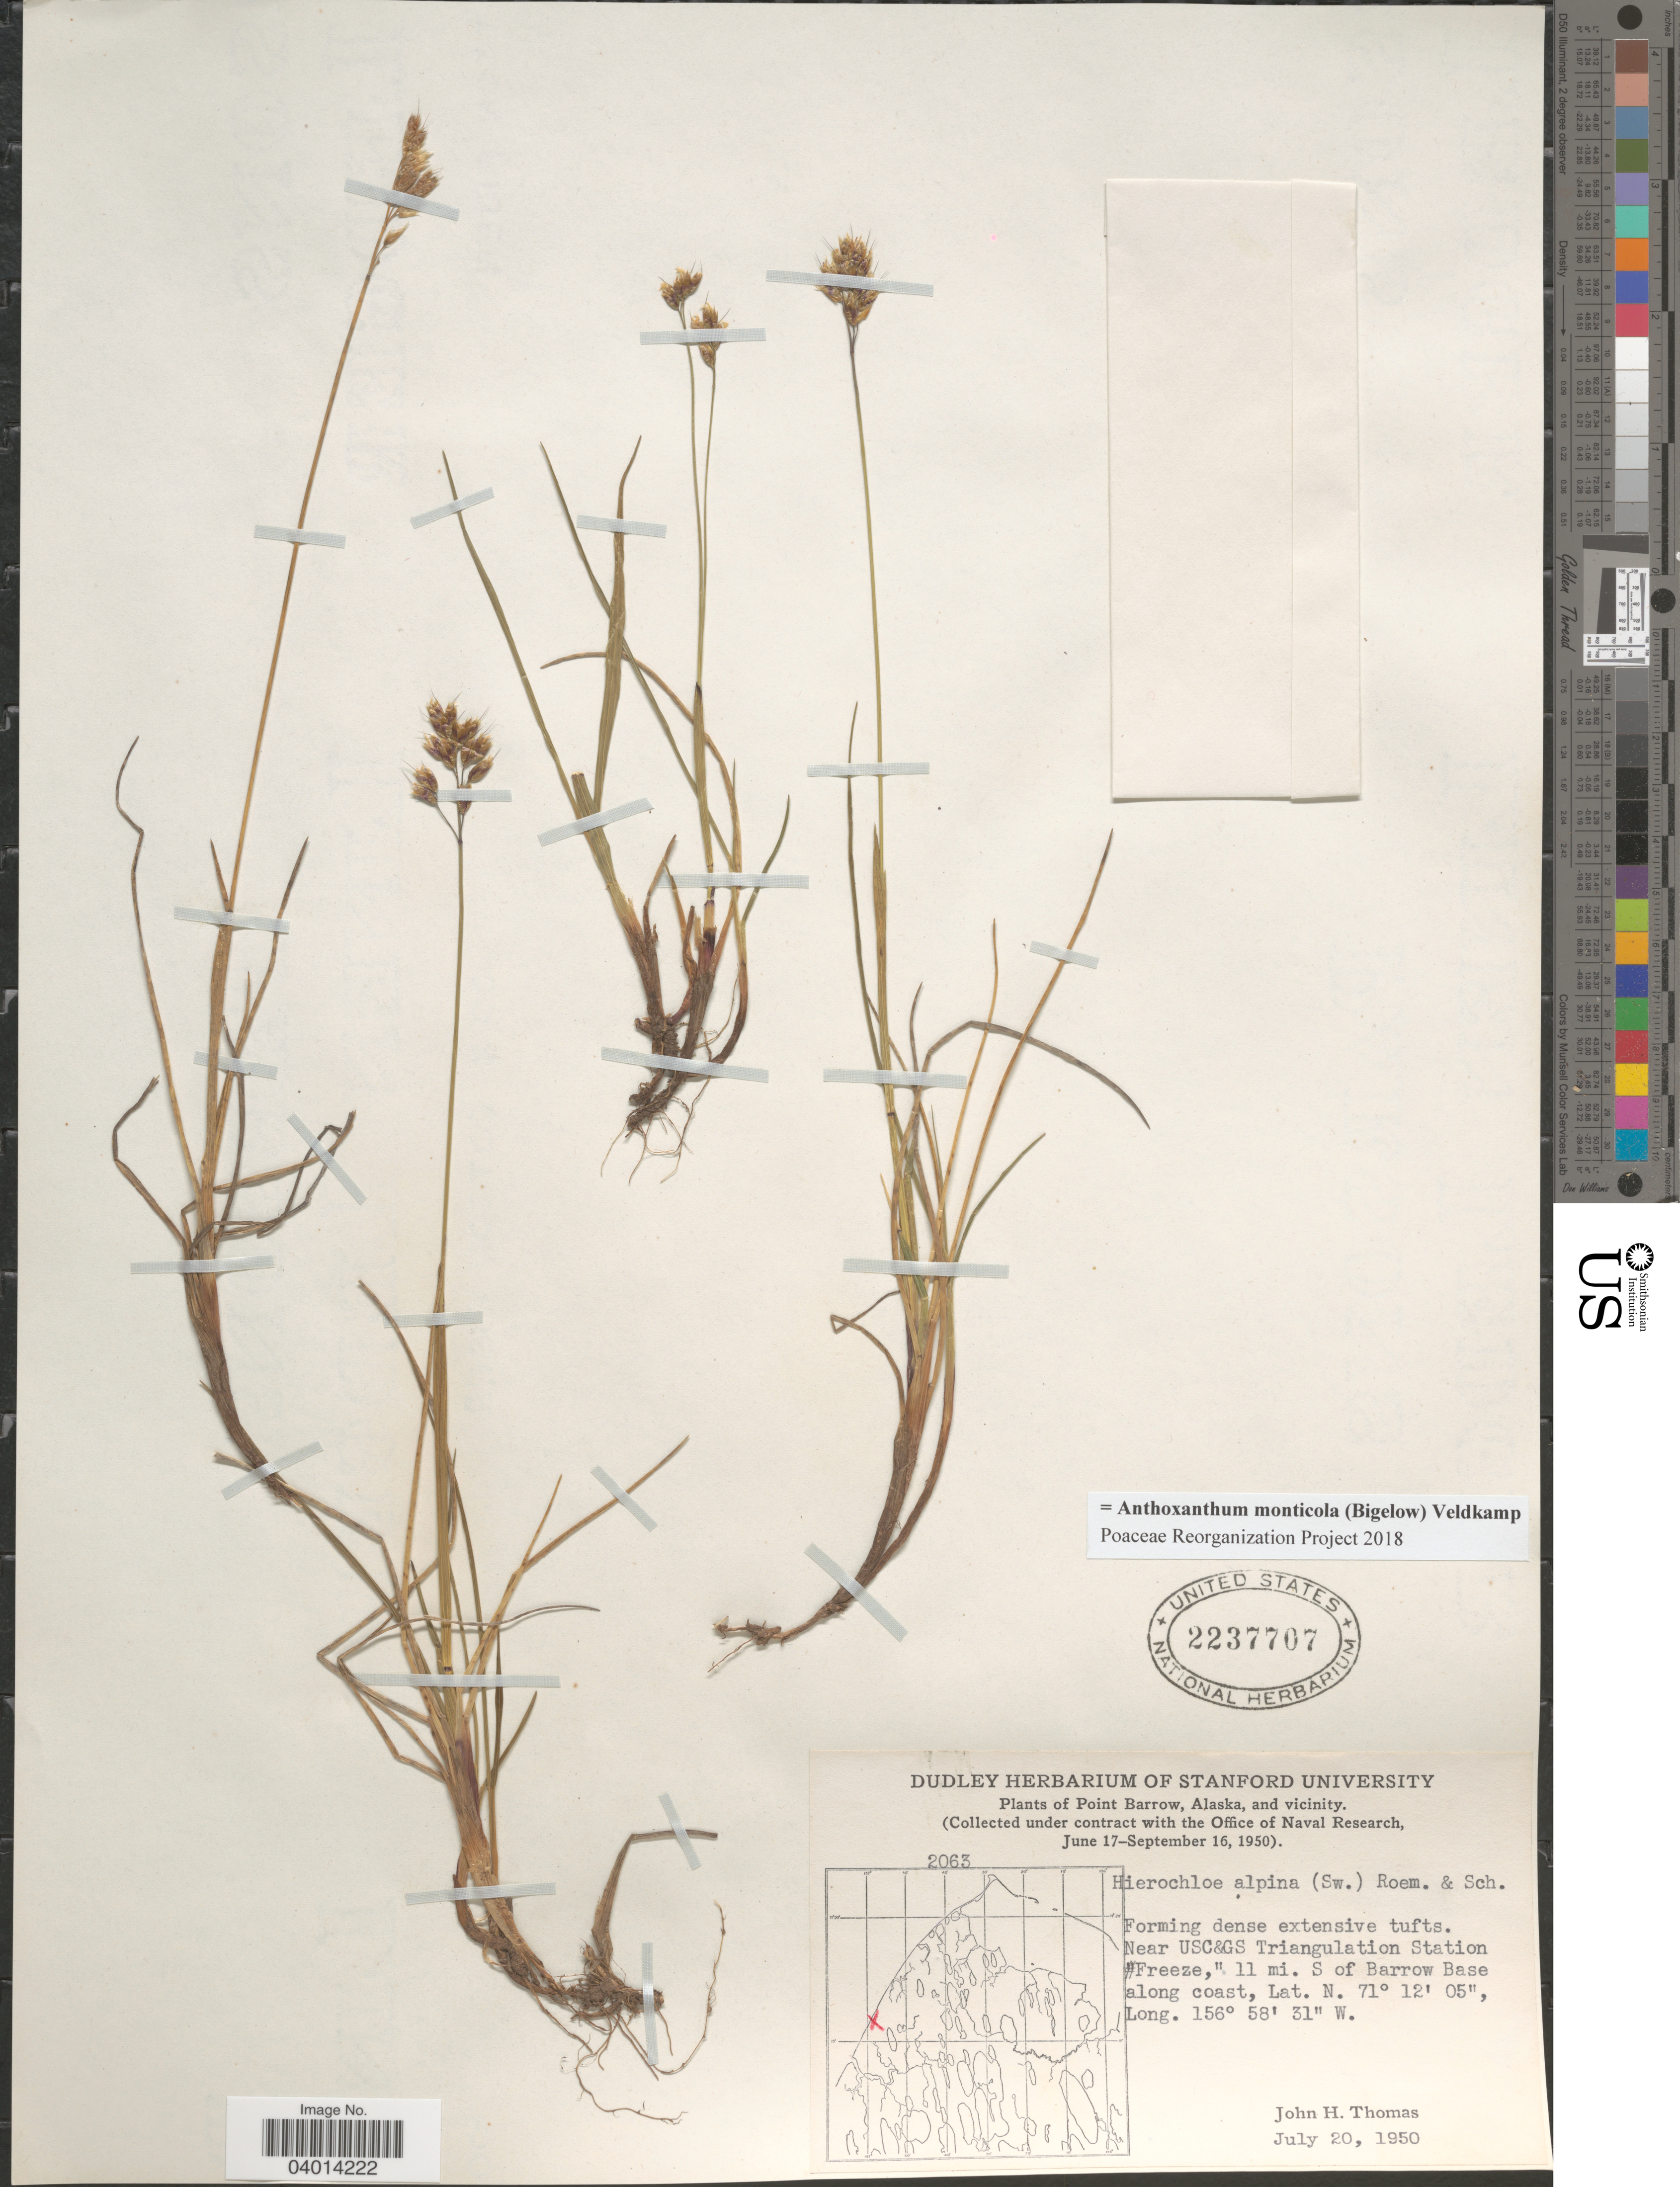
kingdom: Plantae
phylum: Tracheophyta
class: Liliopsida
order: Poales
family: Poaceae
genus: Anthoxanthum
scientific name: Anthoxanthum monticola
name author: (Bigelow) Veldkamp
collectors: J. H. Thomas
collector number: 2063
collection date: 1950-07-20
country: United States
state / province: Alaska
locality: Point Barrow, Alaska, and vicinity. Near USC & GS Triangulation Station #Freeze, 11 mi. S of Barrow Base along coast.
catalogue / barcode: US 2237707